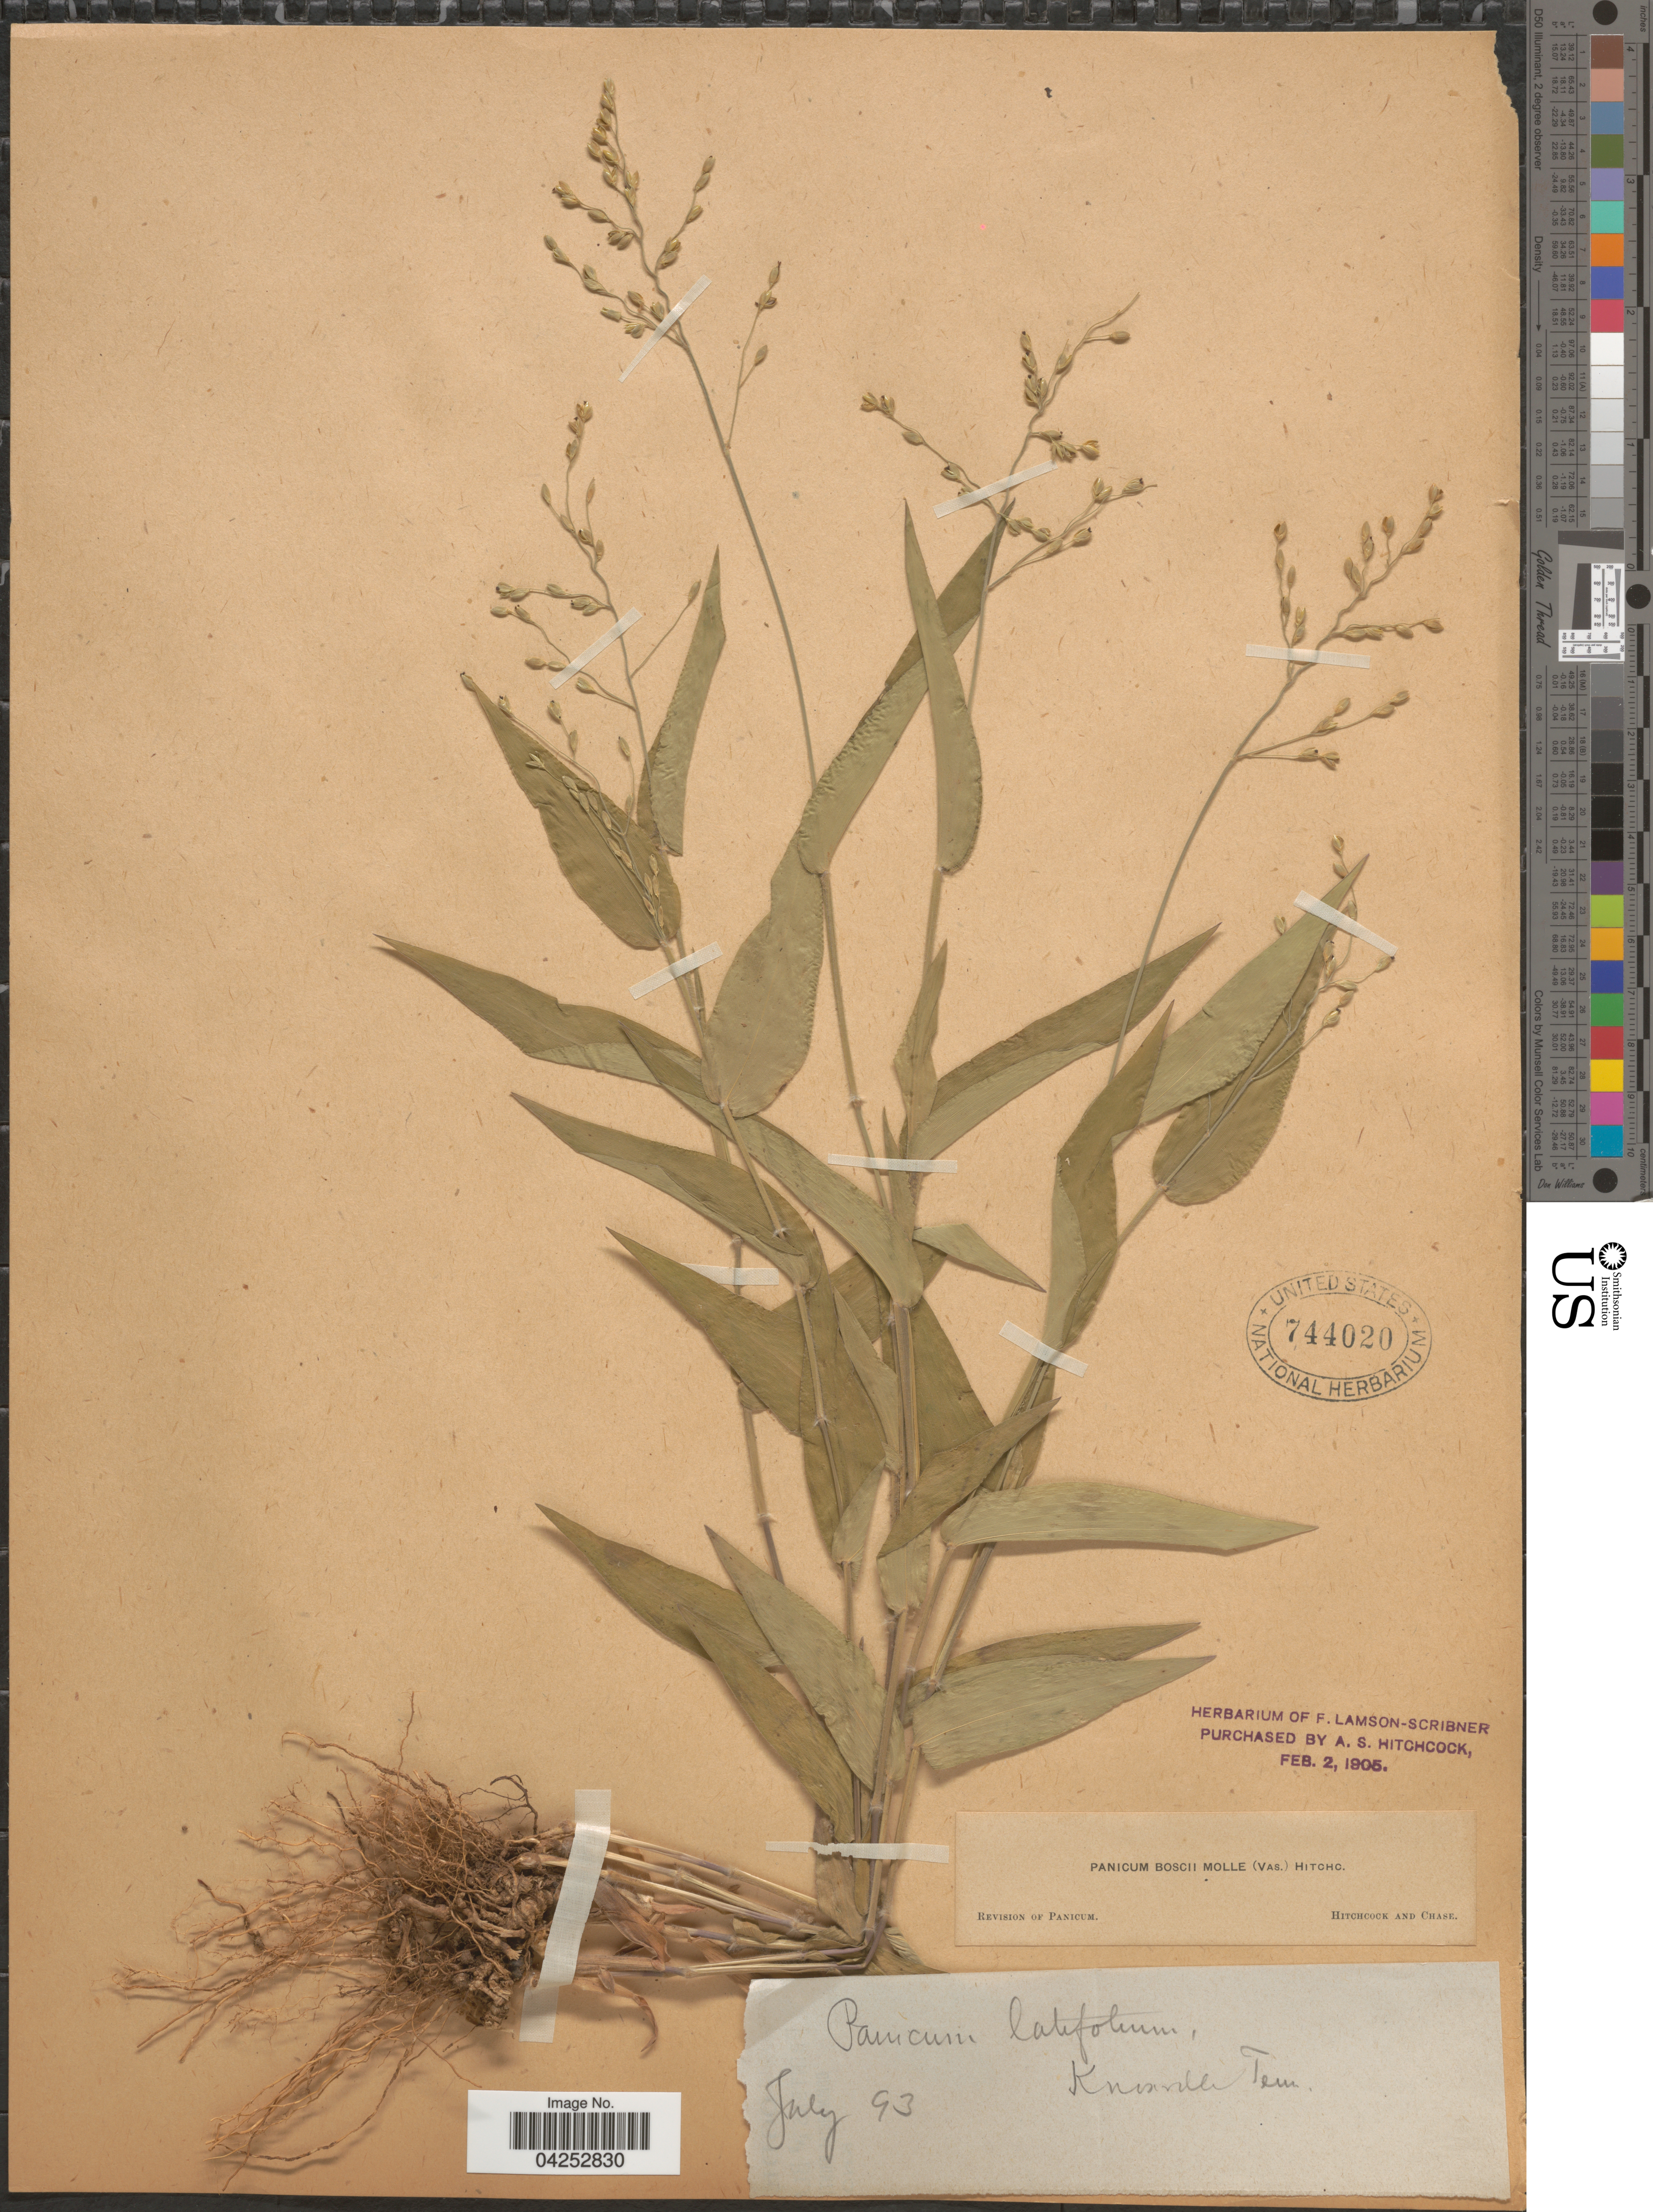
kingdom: Plantae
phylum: Tracheophyta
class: Liliopsida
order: Poales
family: Poaceae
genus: Dichanthelium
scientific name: Dichanthelium boscii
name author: (Poir.) Gould & C.A. Clark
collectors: ex herb. F. Lamson Scribner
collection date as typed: Transcribed d/m/y: /7/93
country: United States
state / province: Tennessee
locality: Knoxville.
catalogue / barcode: US 744020